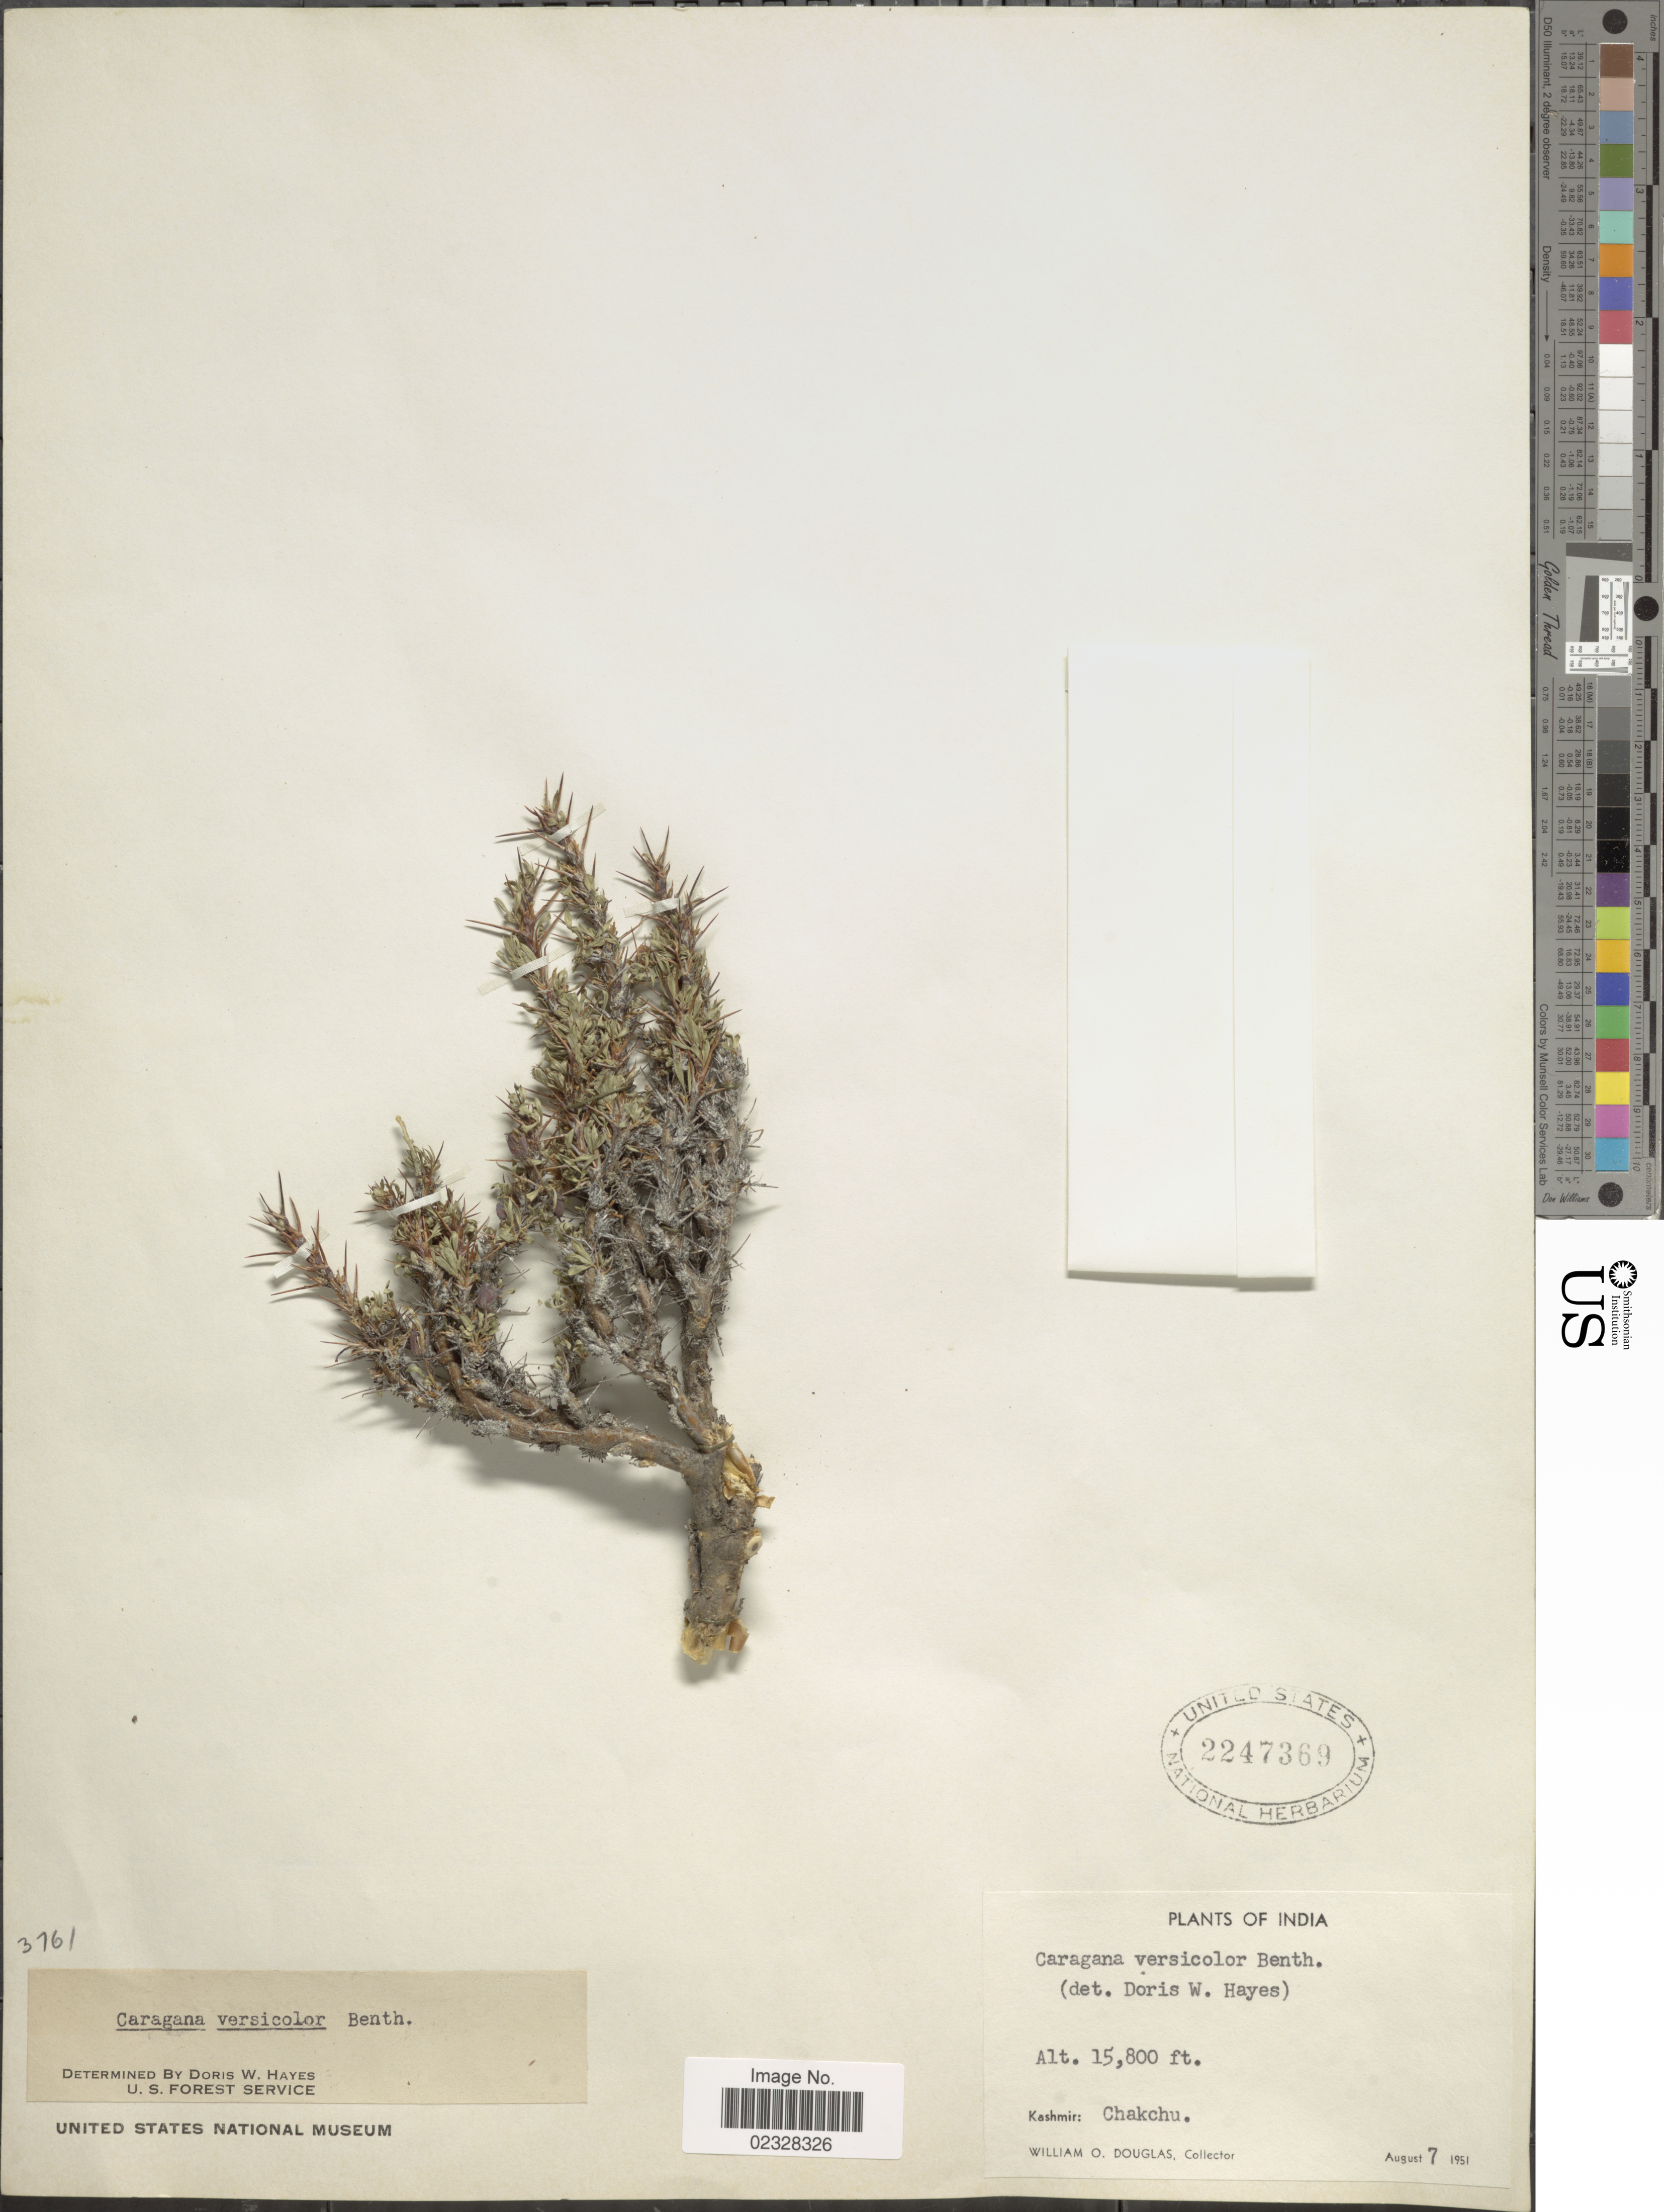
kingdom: Plantae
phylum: Tracheophyta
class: Magnoliopsida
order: Fabales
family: Fabaceae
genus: Caragana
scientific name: Caragana versicolor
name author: Benth.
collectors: W. Douglas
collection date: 1951-08-07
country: India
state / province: Jammu and Kashmir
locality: Kashmir: Chakchu.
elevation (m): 4816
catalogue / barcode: US 2247369